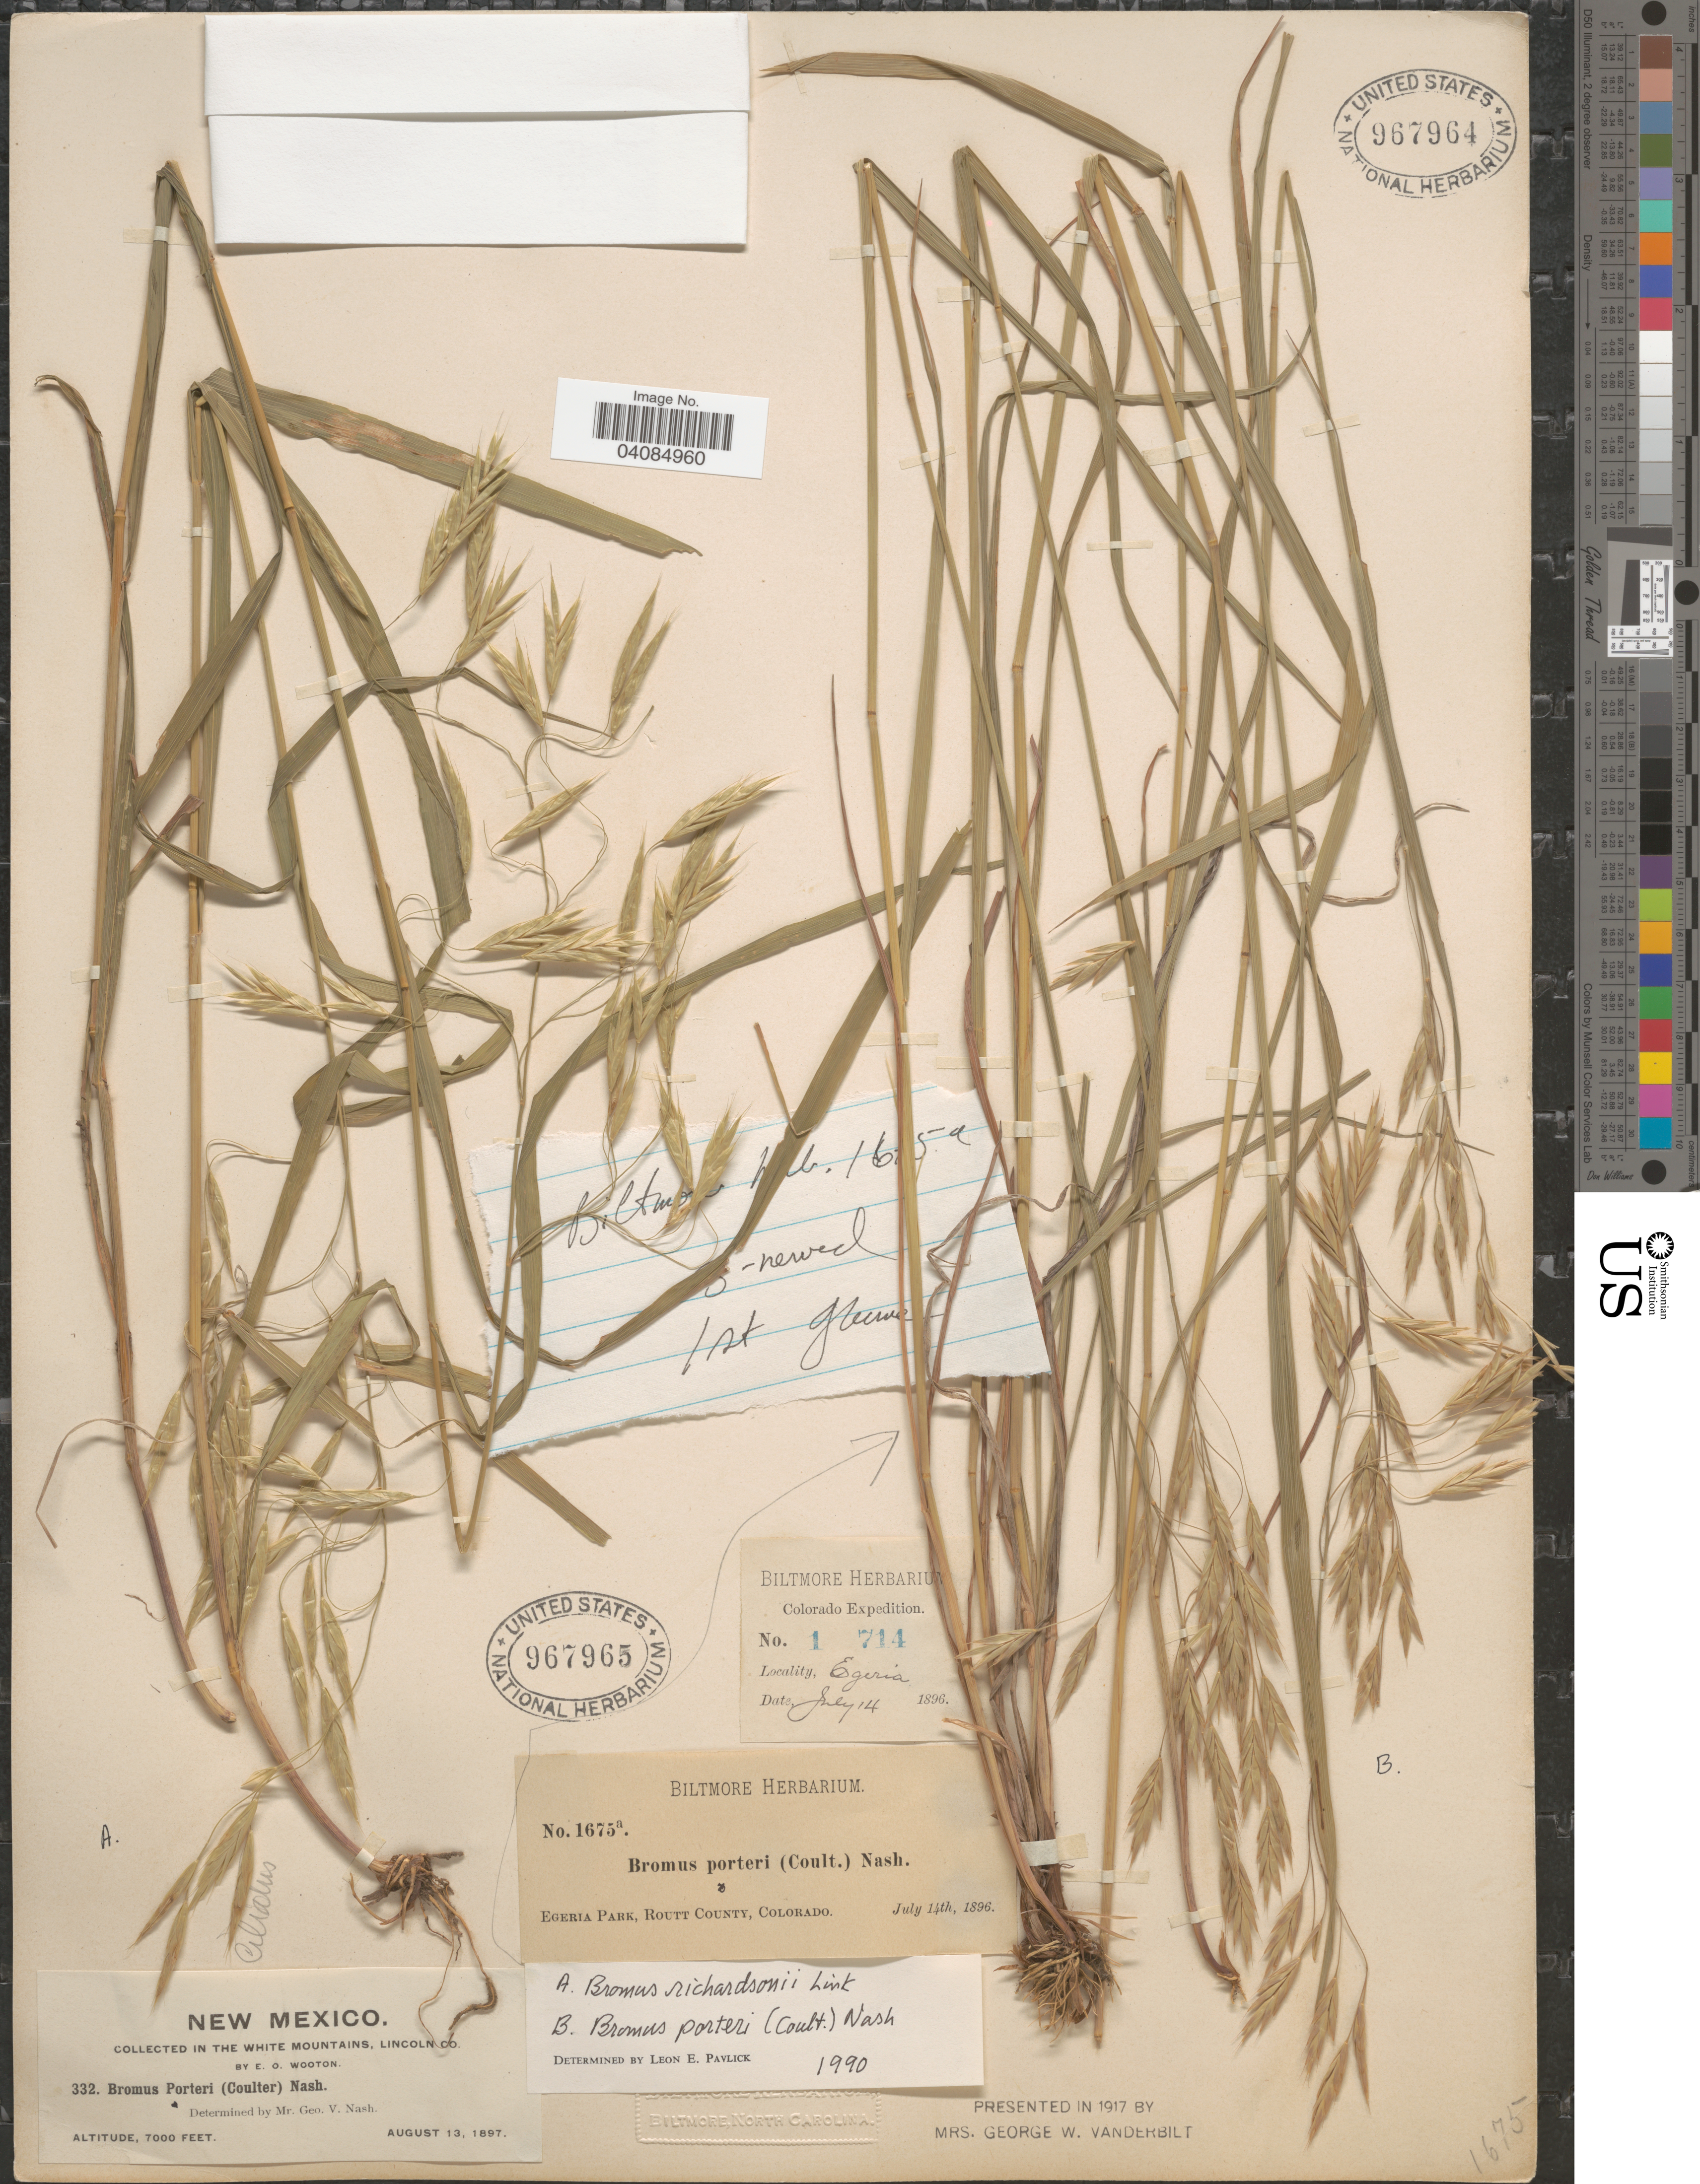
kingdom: Plantae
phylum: Tracheophyta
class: Liliopsida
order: Poales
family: Poaceae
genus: Bromus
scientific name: Bromus racemosus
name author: L.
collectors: ex herb. Biltmore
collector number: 1675a/1714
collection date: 1896-07-14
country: United States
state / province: Colorado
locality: Colorado Expedition. Egeria Park, Routt County.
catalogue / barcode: US 967964